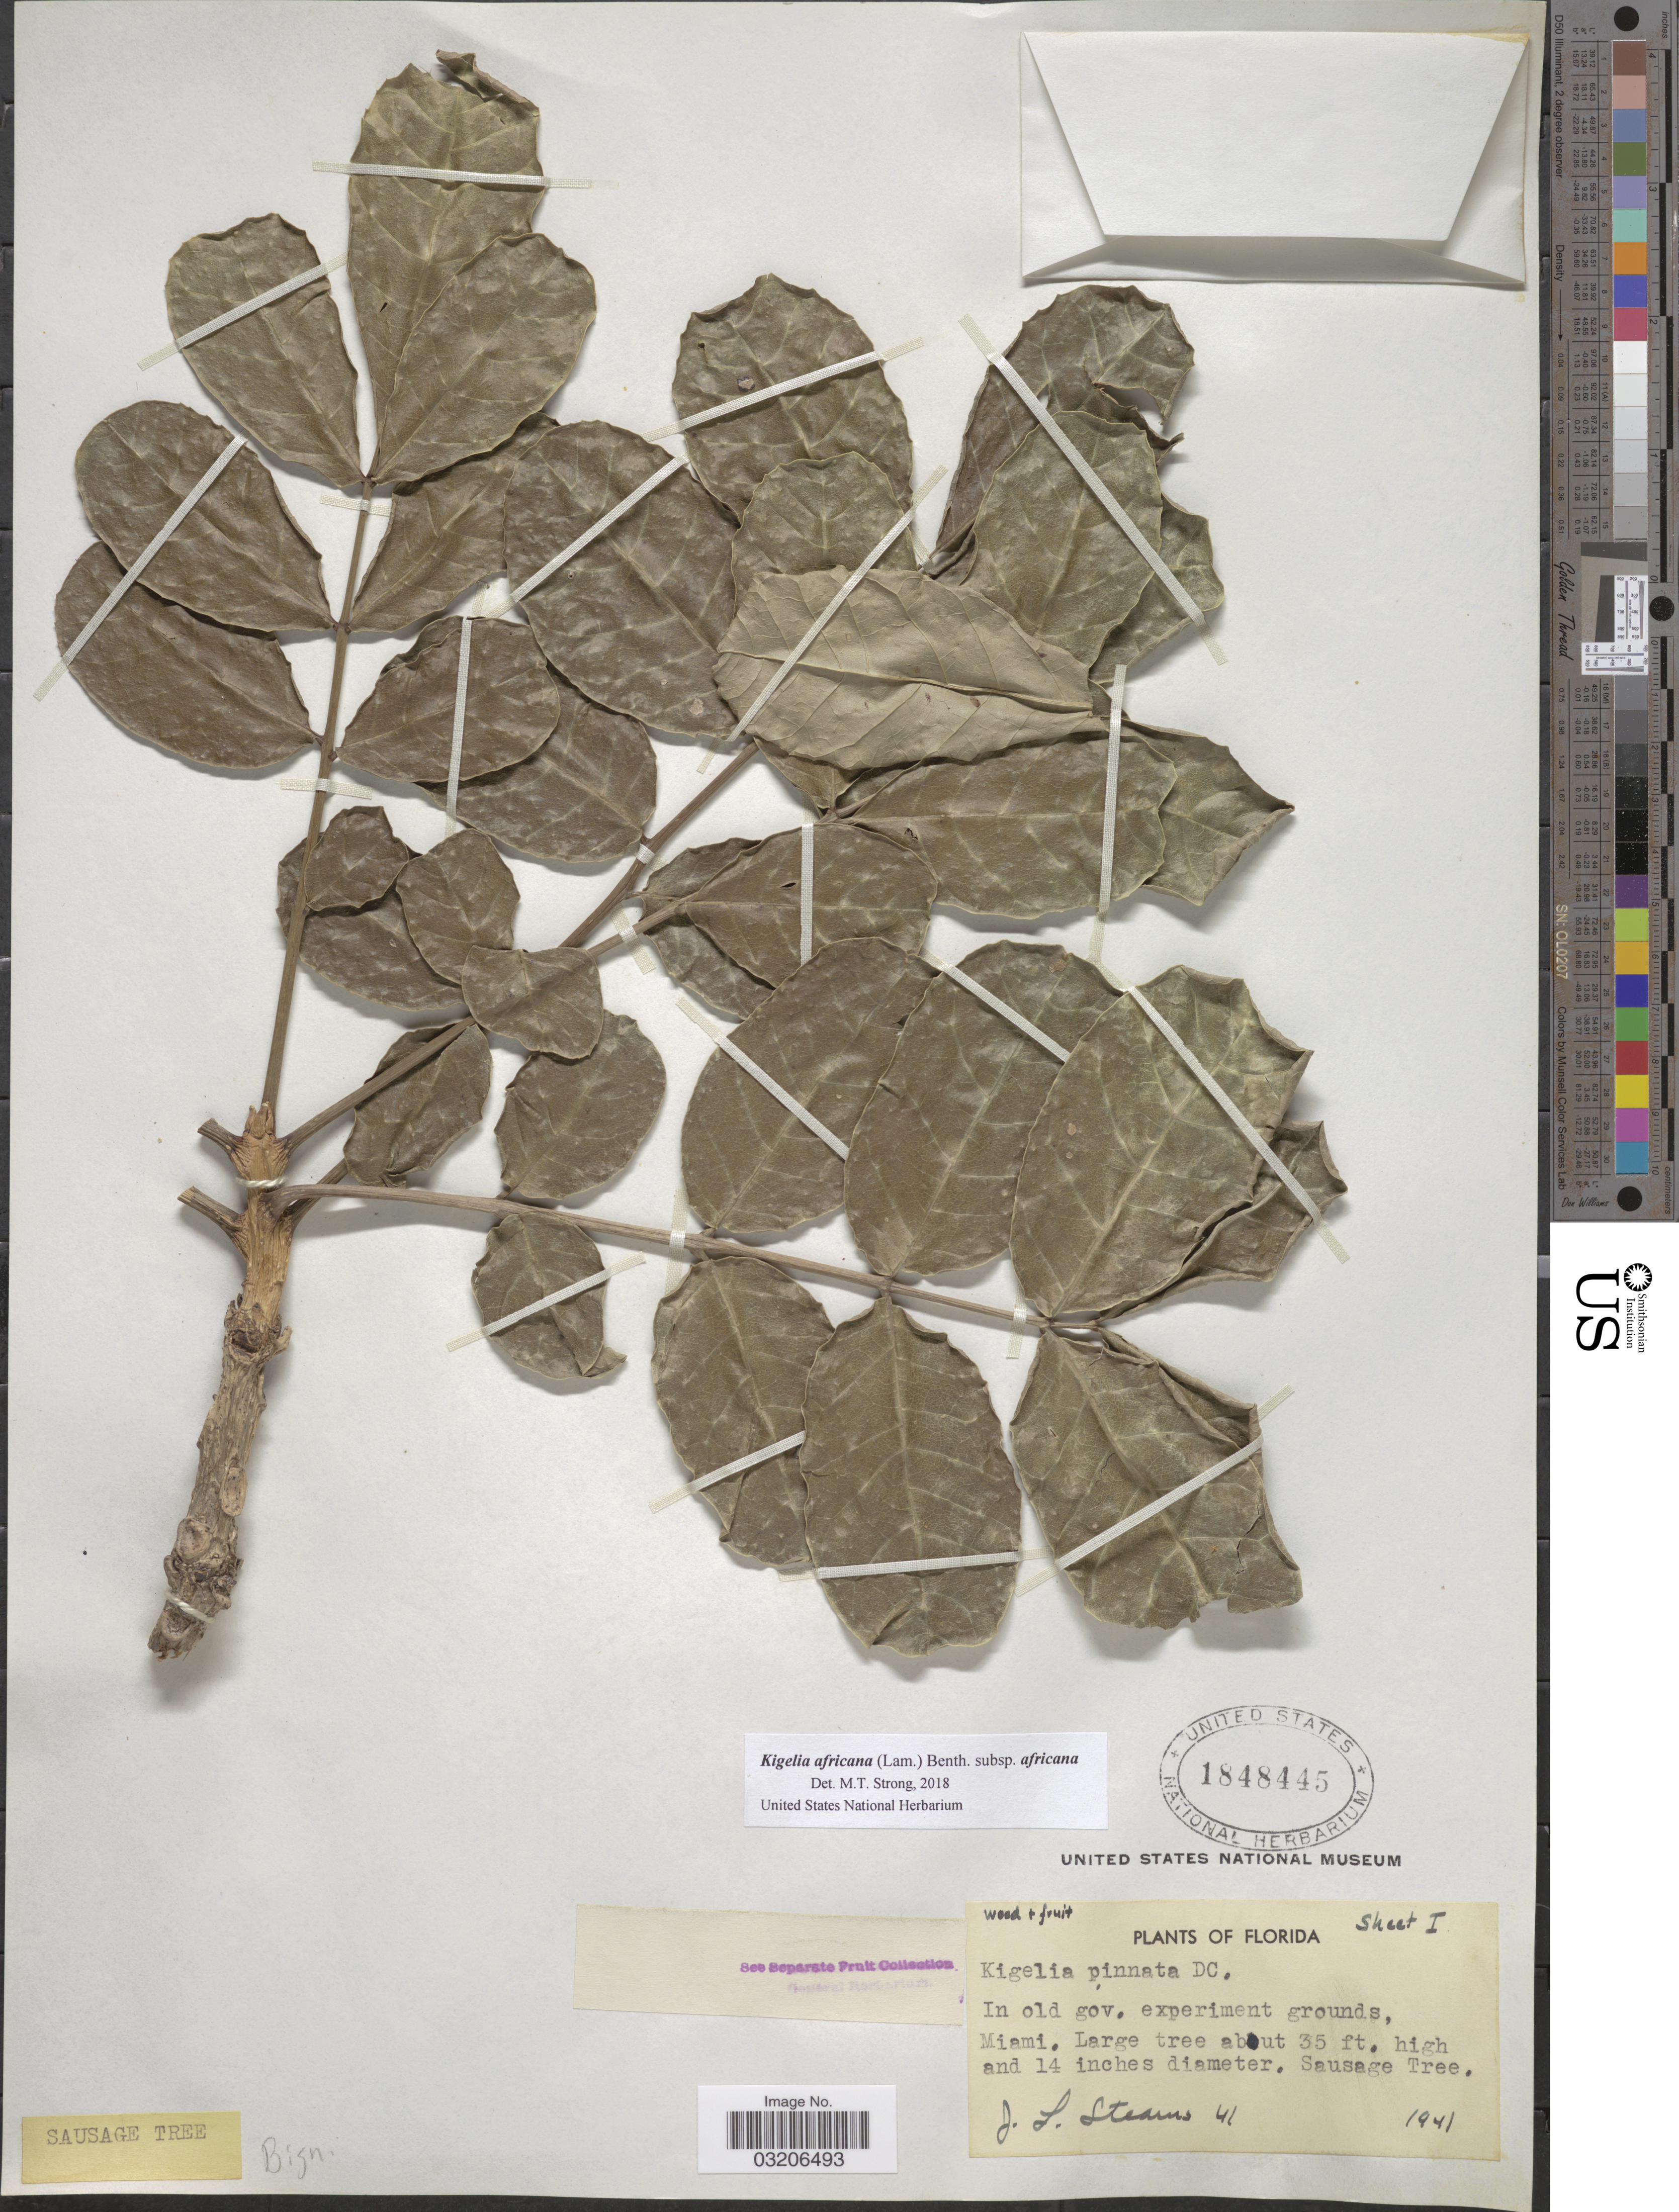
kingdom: Plantae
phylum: Tracheophyta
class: Magnoliopsida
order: Lamiales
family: Bignoniaceae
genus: Kigelia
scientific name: Kigelia africana subsp. africana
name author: (Lam.) Benth.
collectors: J. Stearns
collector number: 41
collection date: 1941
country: United States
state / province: Florida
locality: In old gov. experiment grounds, Miami.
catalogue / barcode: US 1848445